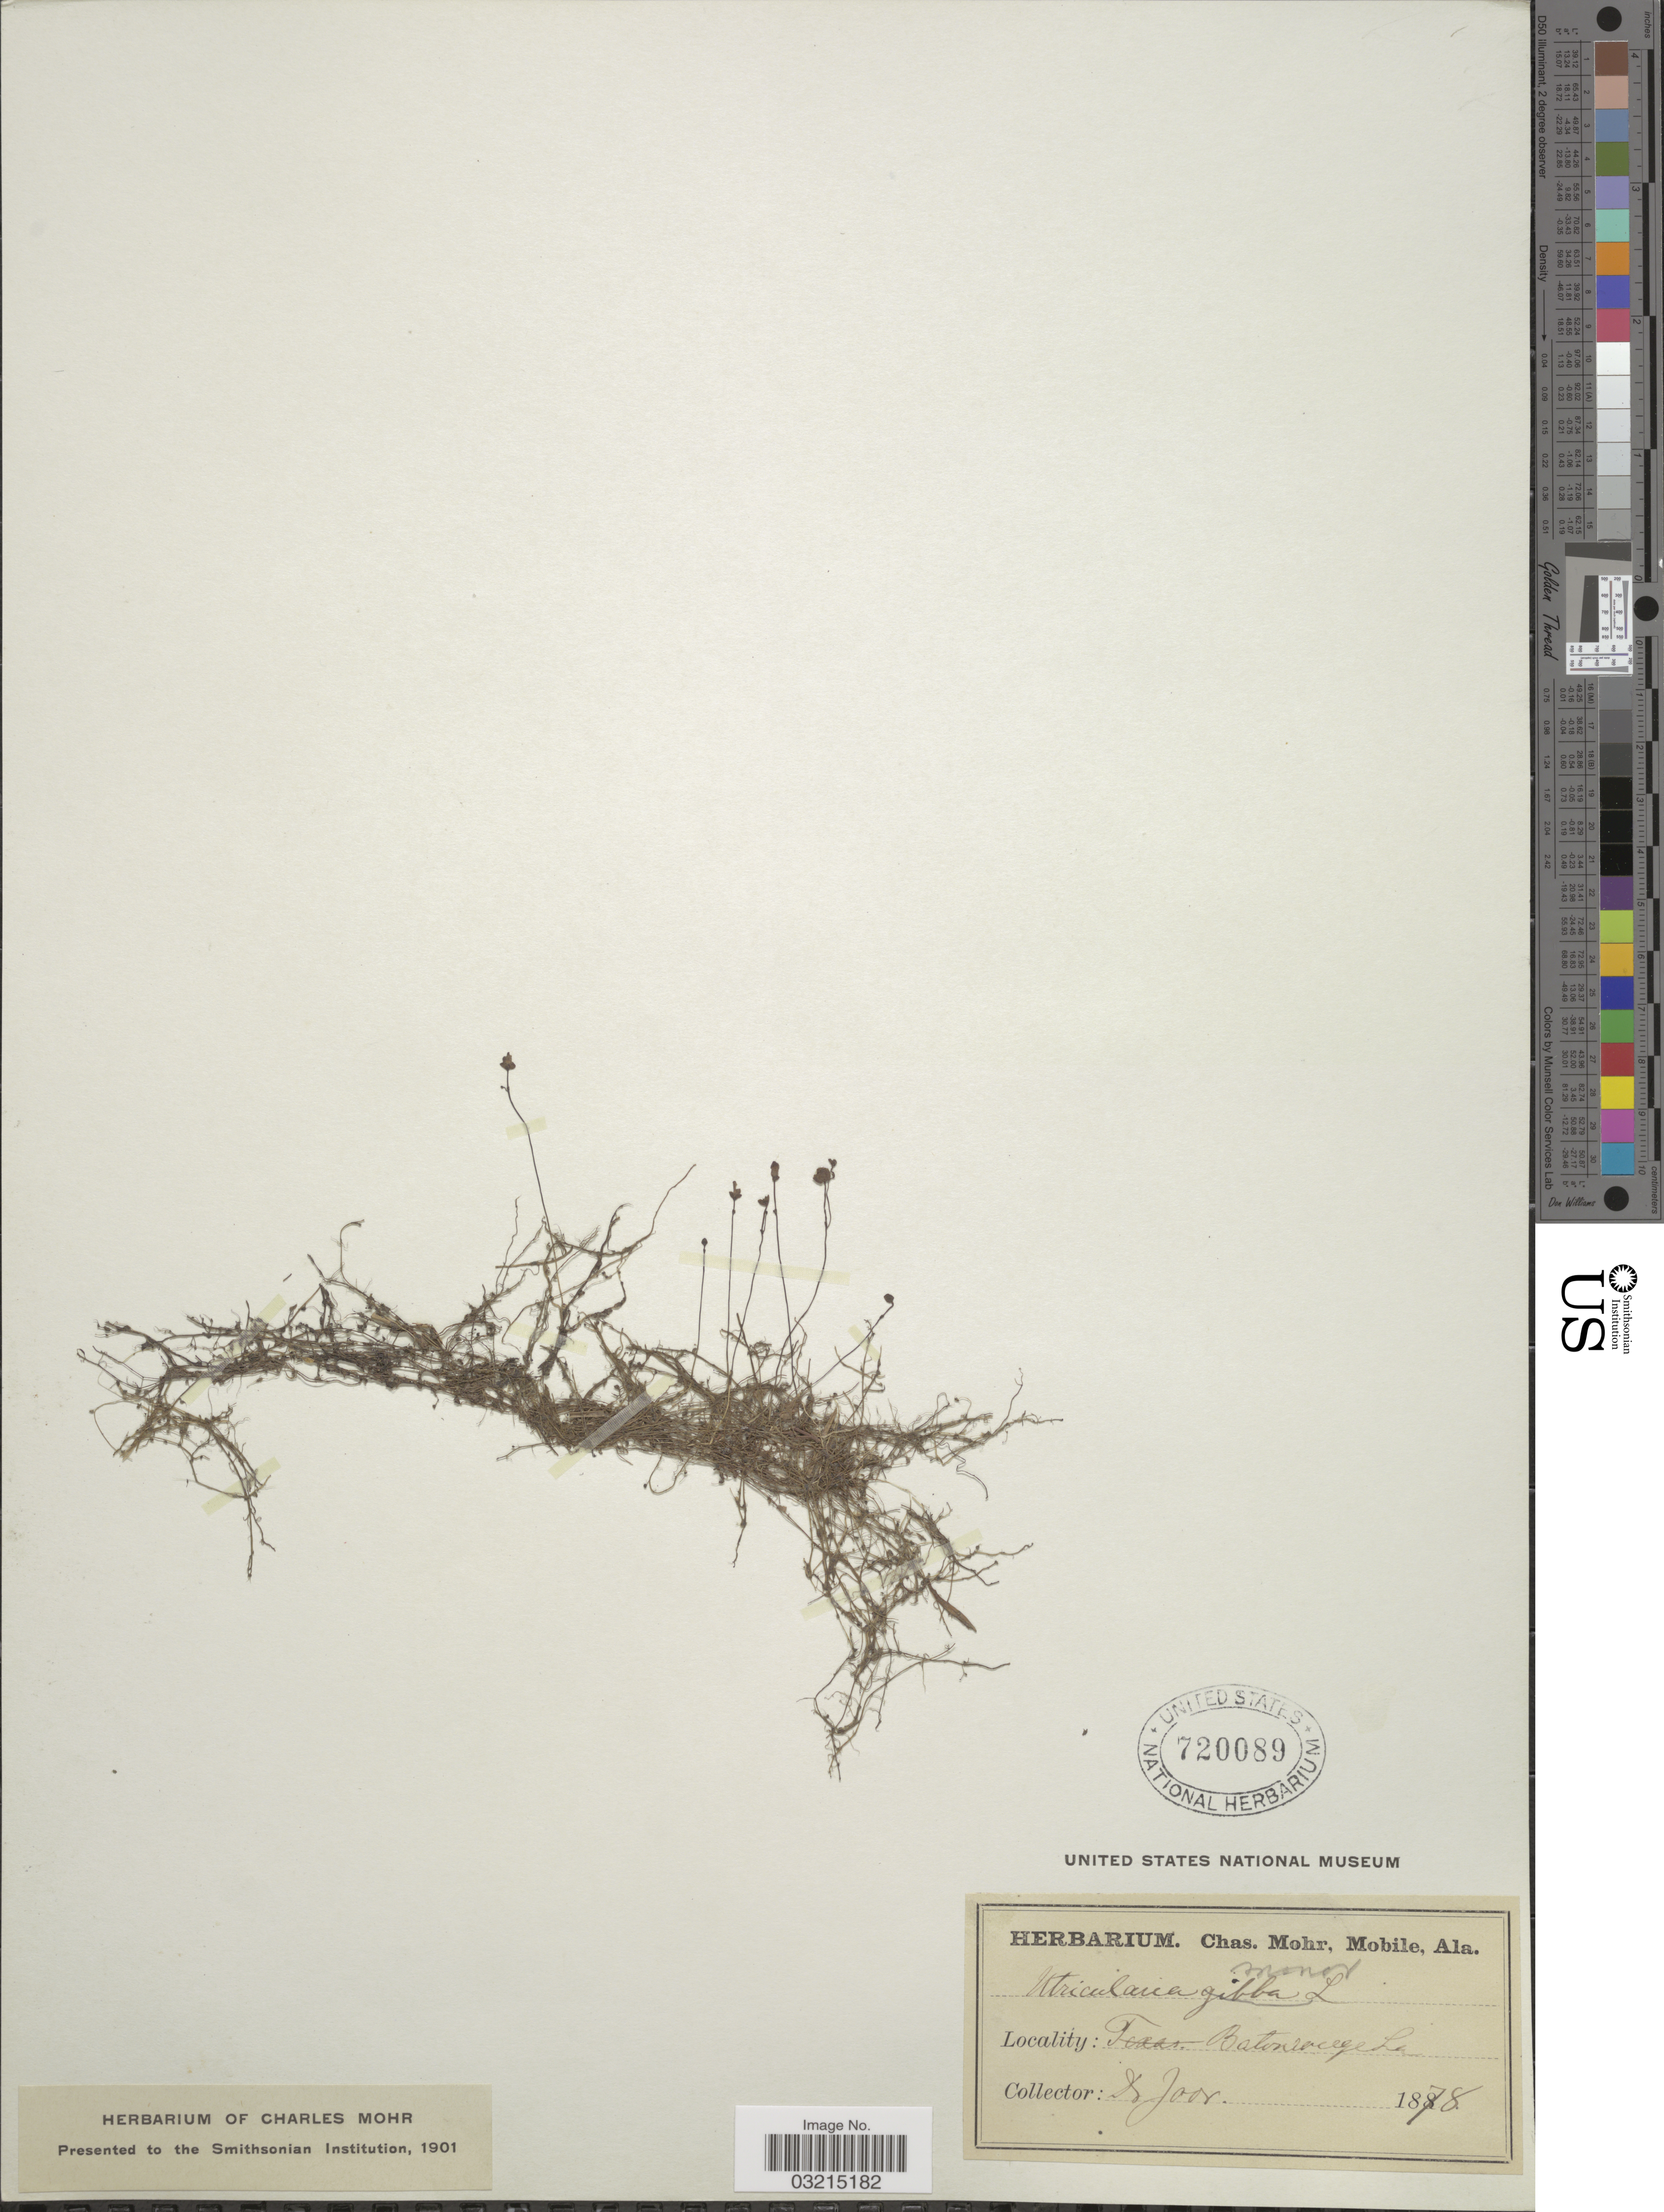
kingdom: Plantae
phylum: Tracheophyta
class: Magnoliopsida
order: Lamiales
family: Lentibulariaceae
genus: Utricularia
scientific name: Utricularia gibba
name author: L.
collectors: -. Joor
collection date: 1878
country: United States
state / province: Louisiana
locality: Batonrouge.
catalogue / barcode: US 720089